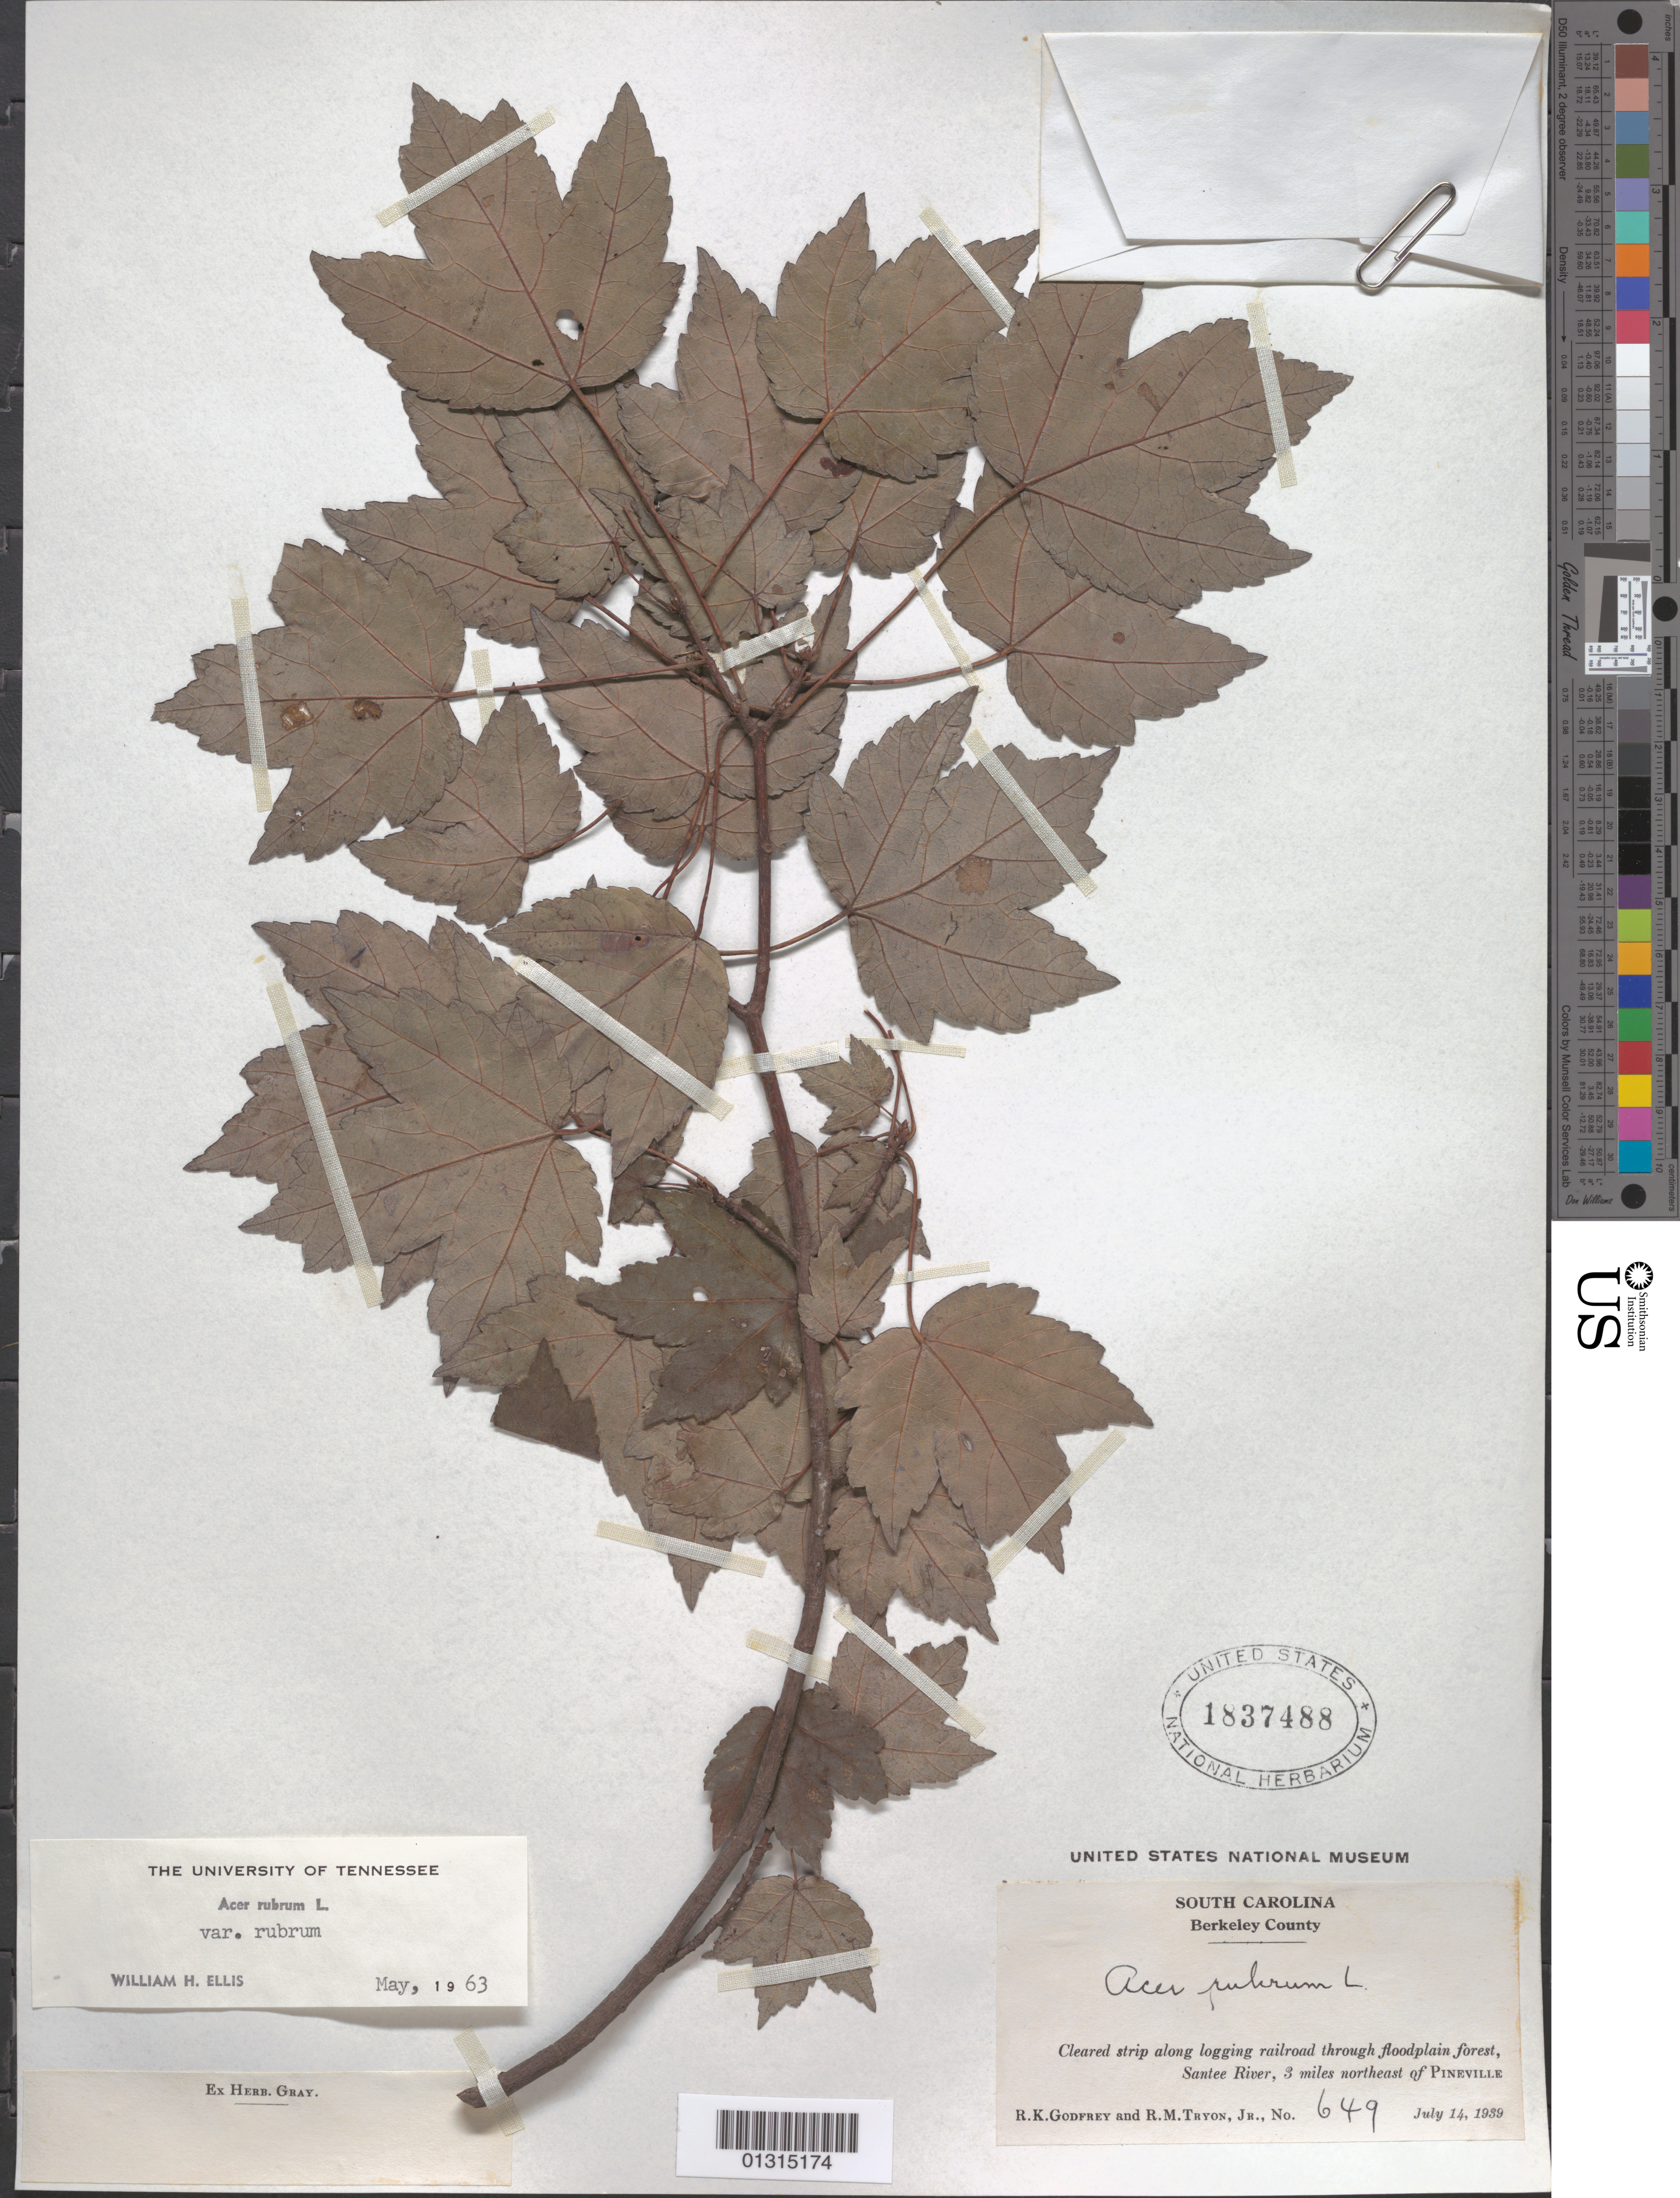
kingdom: Plantae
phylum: Tracheophyta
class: Magnoliopsida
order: Sapindales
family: Sapindaceae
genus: Acer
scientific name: Acer rubrum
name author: L.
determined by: Ellis, W. H.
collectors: R. K. Godfrey & R. M. Tryon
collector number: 649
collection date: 1939-07-14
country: United States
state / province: South Carolina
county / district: Berkeley County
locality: Berkeley County, Santee River, 3 miles NE of Pineville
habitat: Cleared strip along logging railroad through floodplain forest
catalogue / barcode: US 1837488